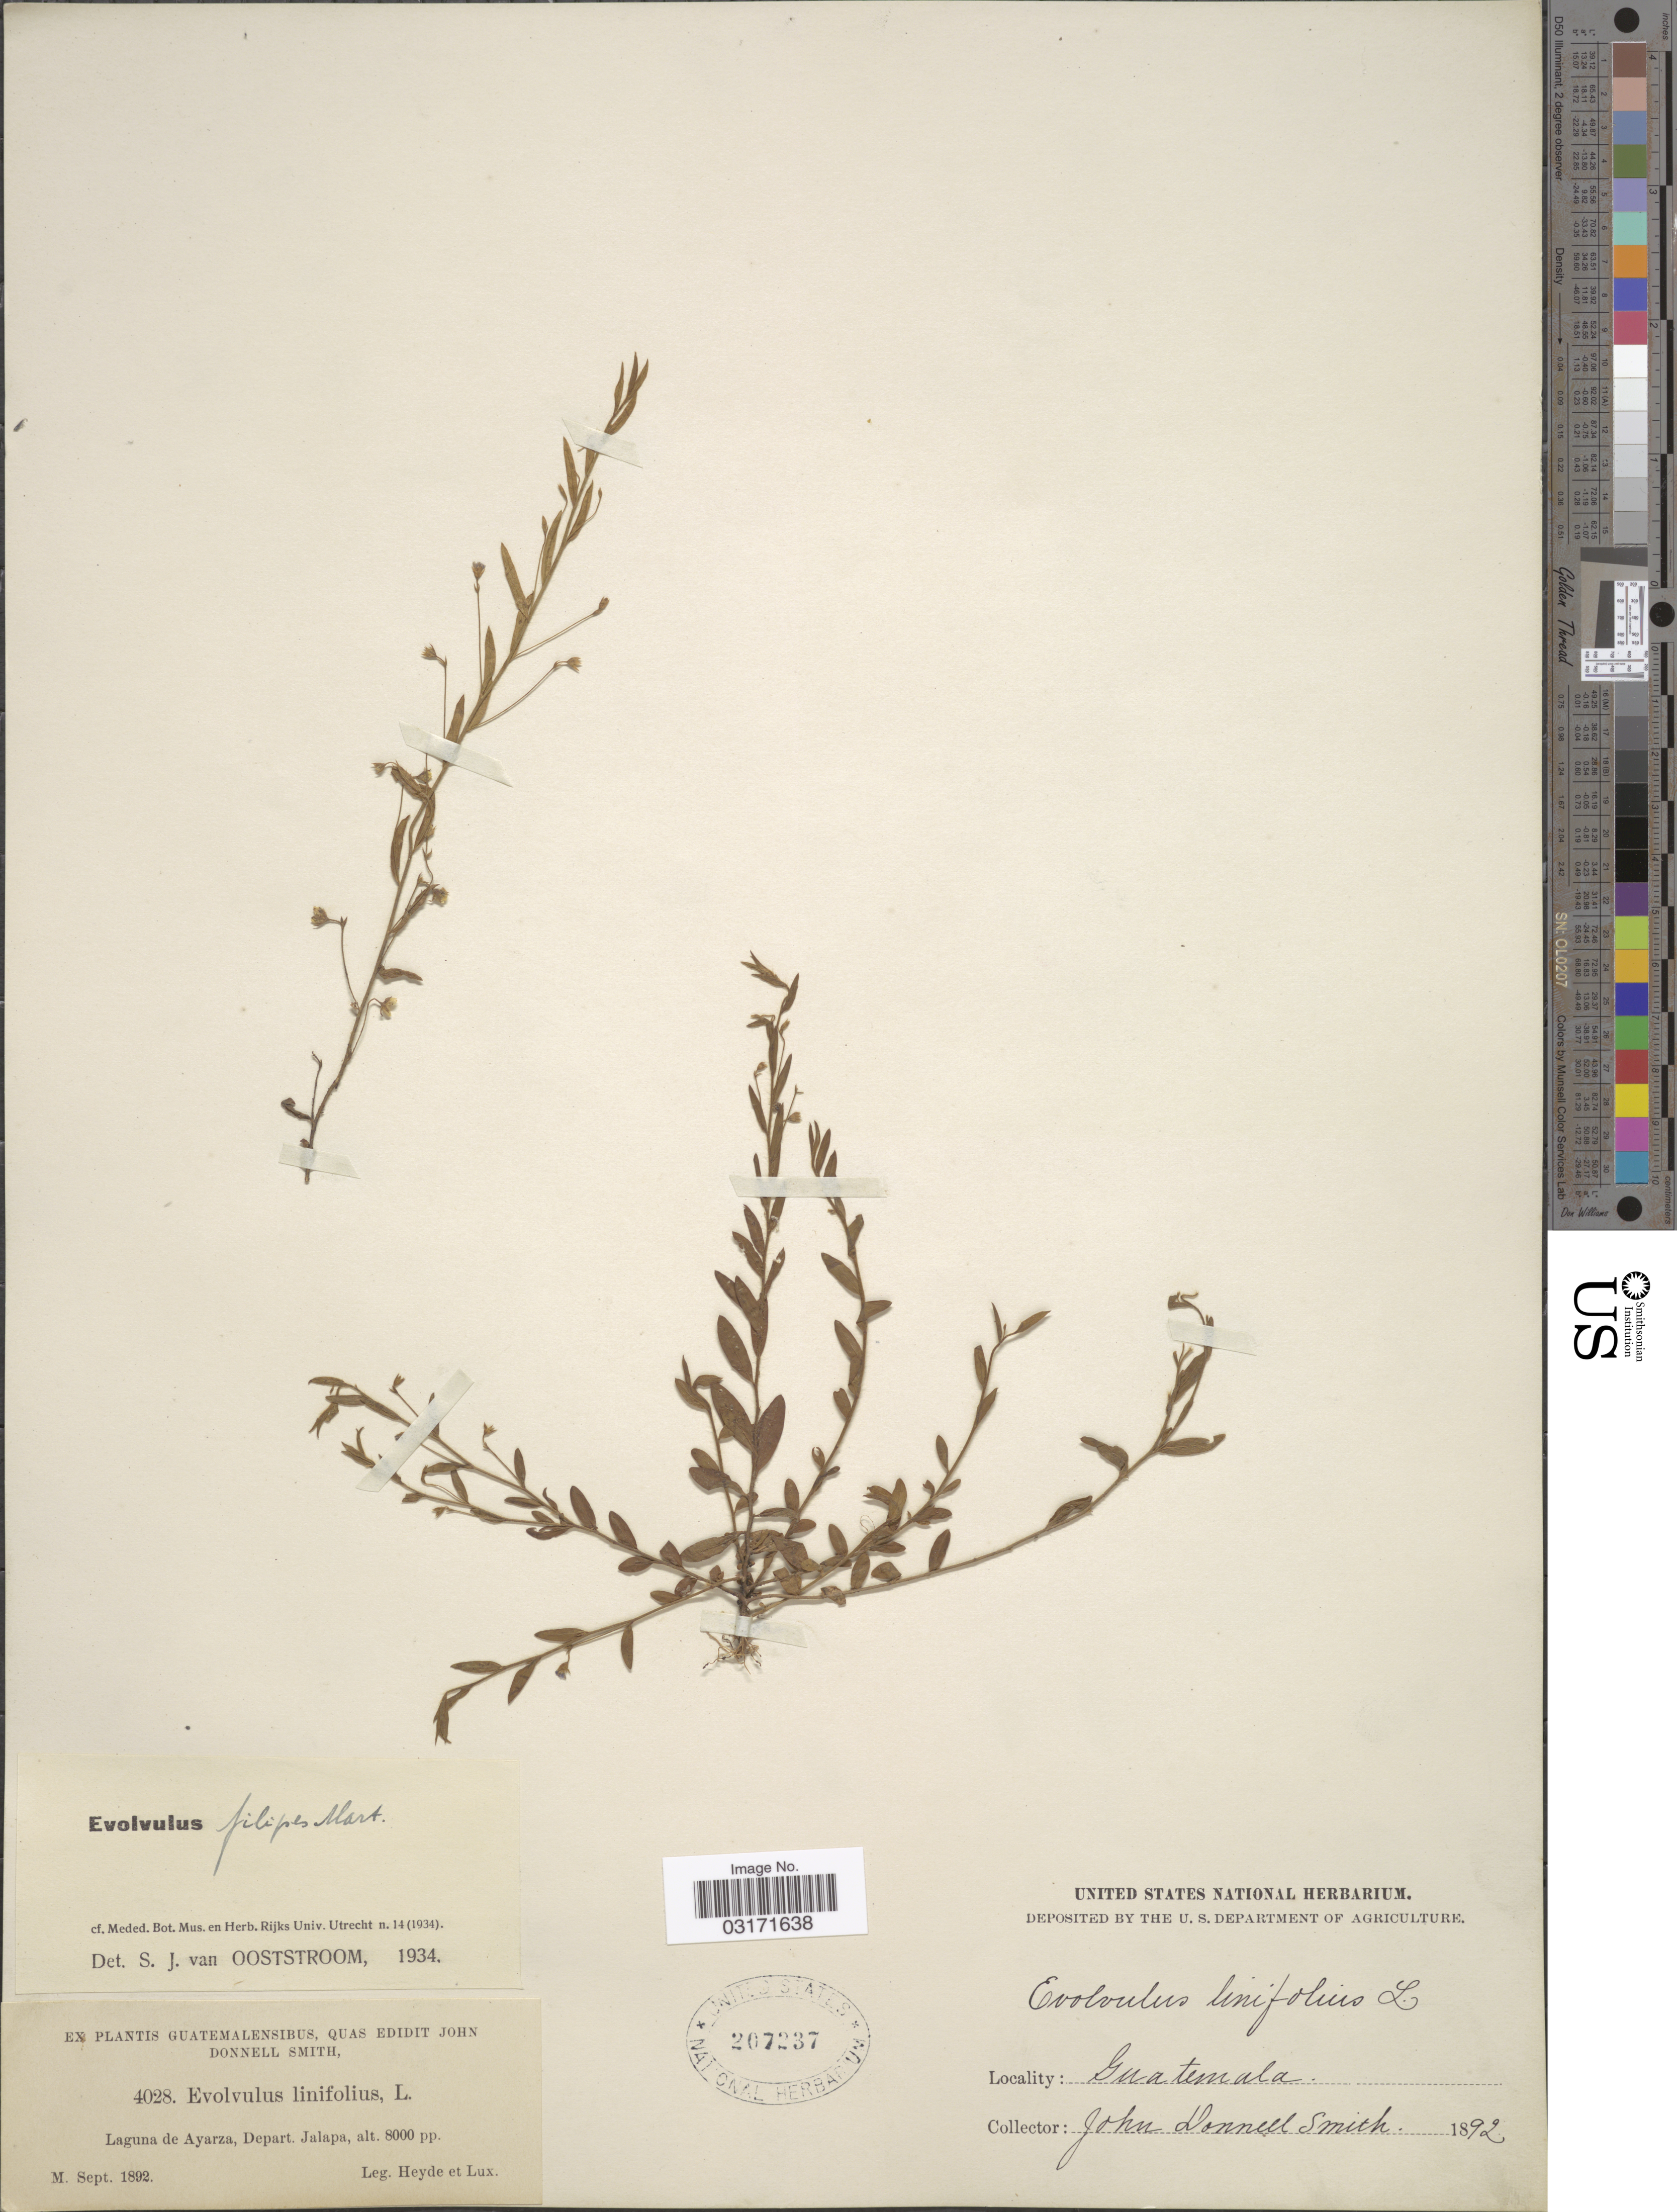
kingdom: Plantae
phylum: Tracheophyta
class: Magnoliopsida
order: Solanales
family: Convolvulaceae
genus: Evolvulus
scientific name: Evolvulus filipes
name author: Mart.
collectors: Heyde & Lux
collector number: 4028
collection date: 1892-09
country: Guatemala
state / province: Jalapa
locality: Laguna de Ayarza, Depart. Jalapa.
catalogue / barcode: US 207237